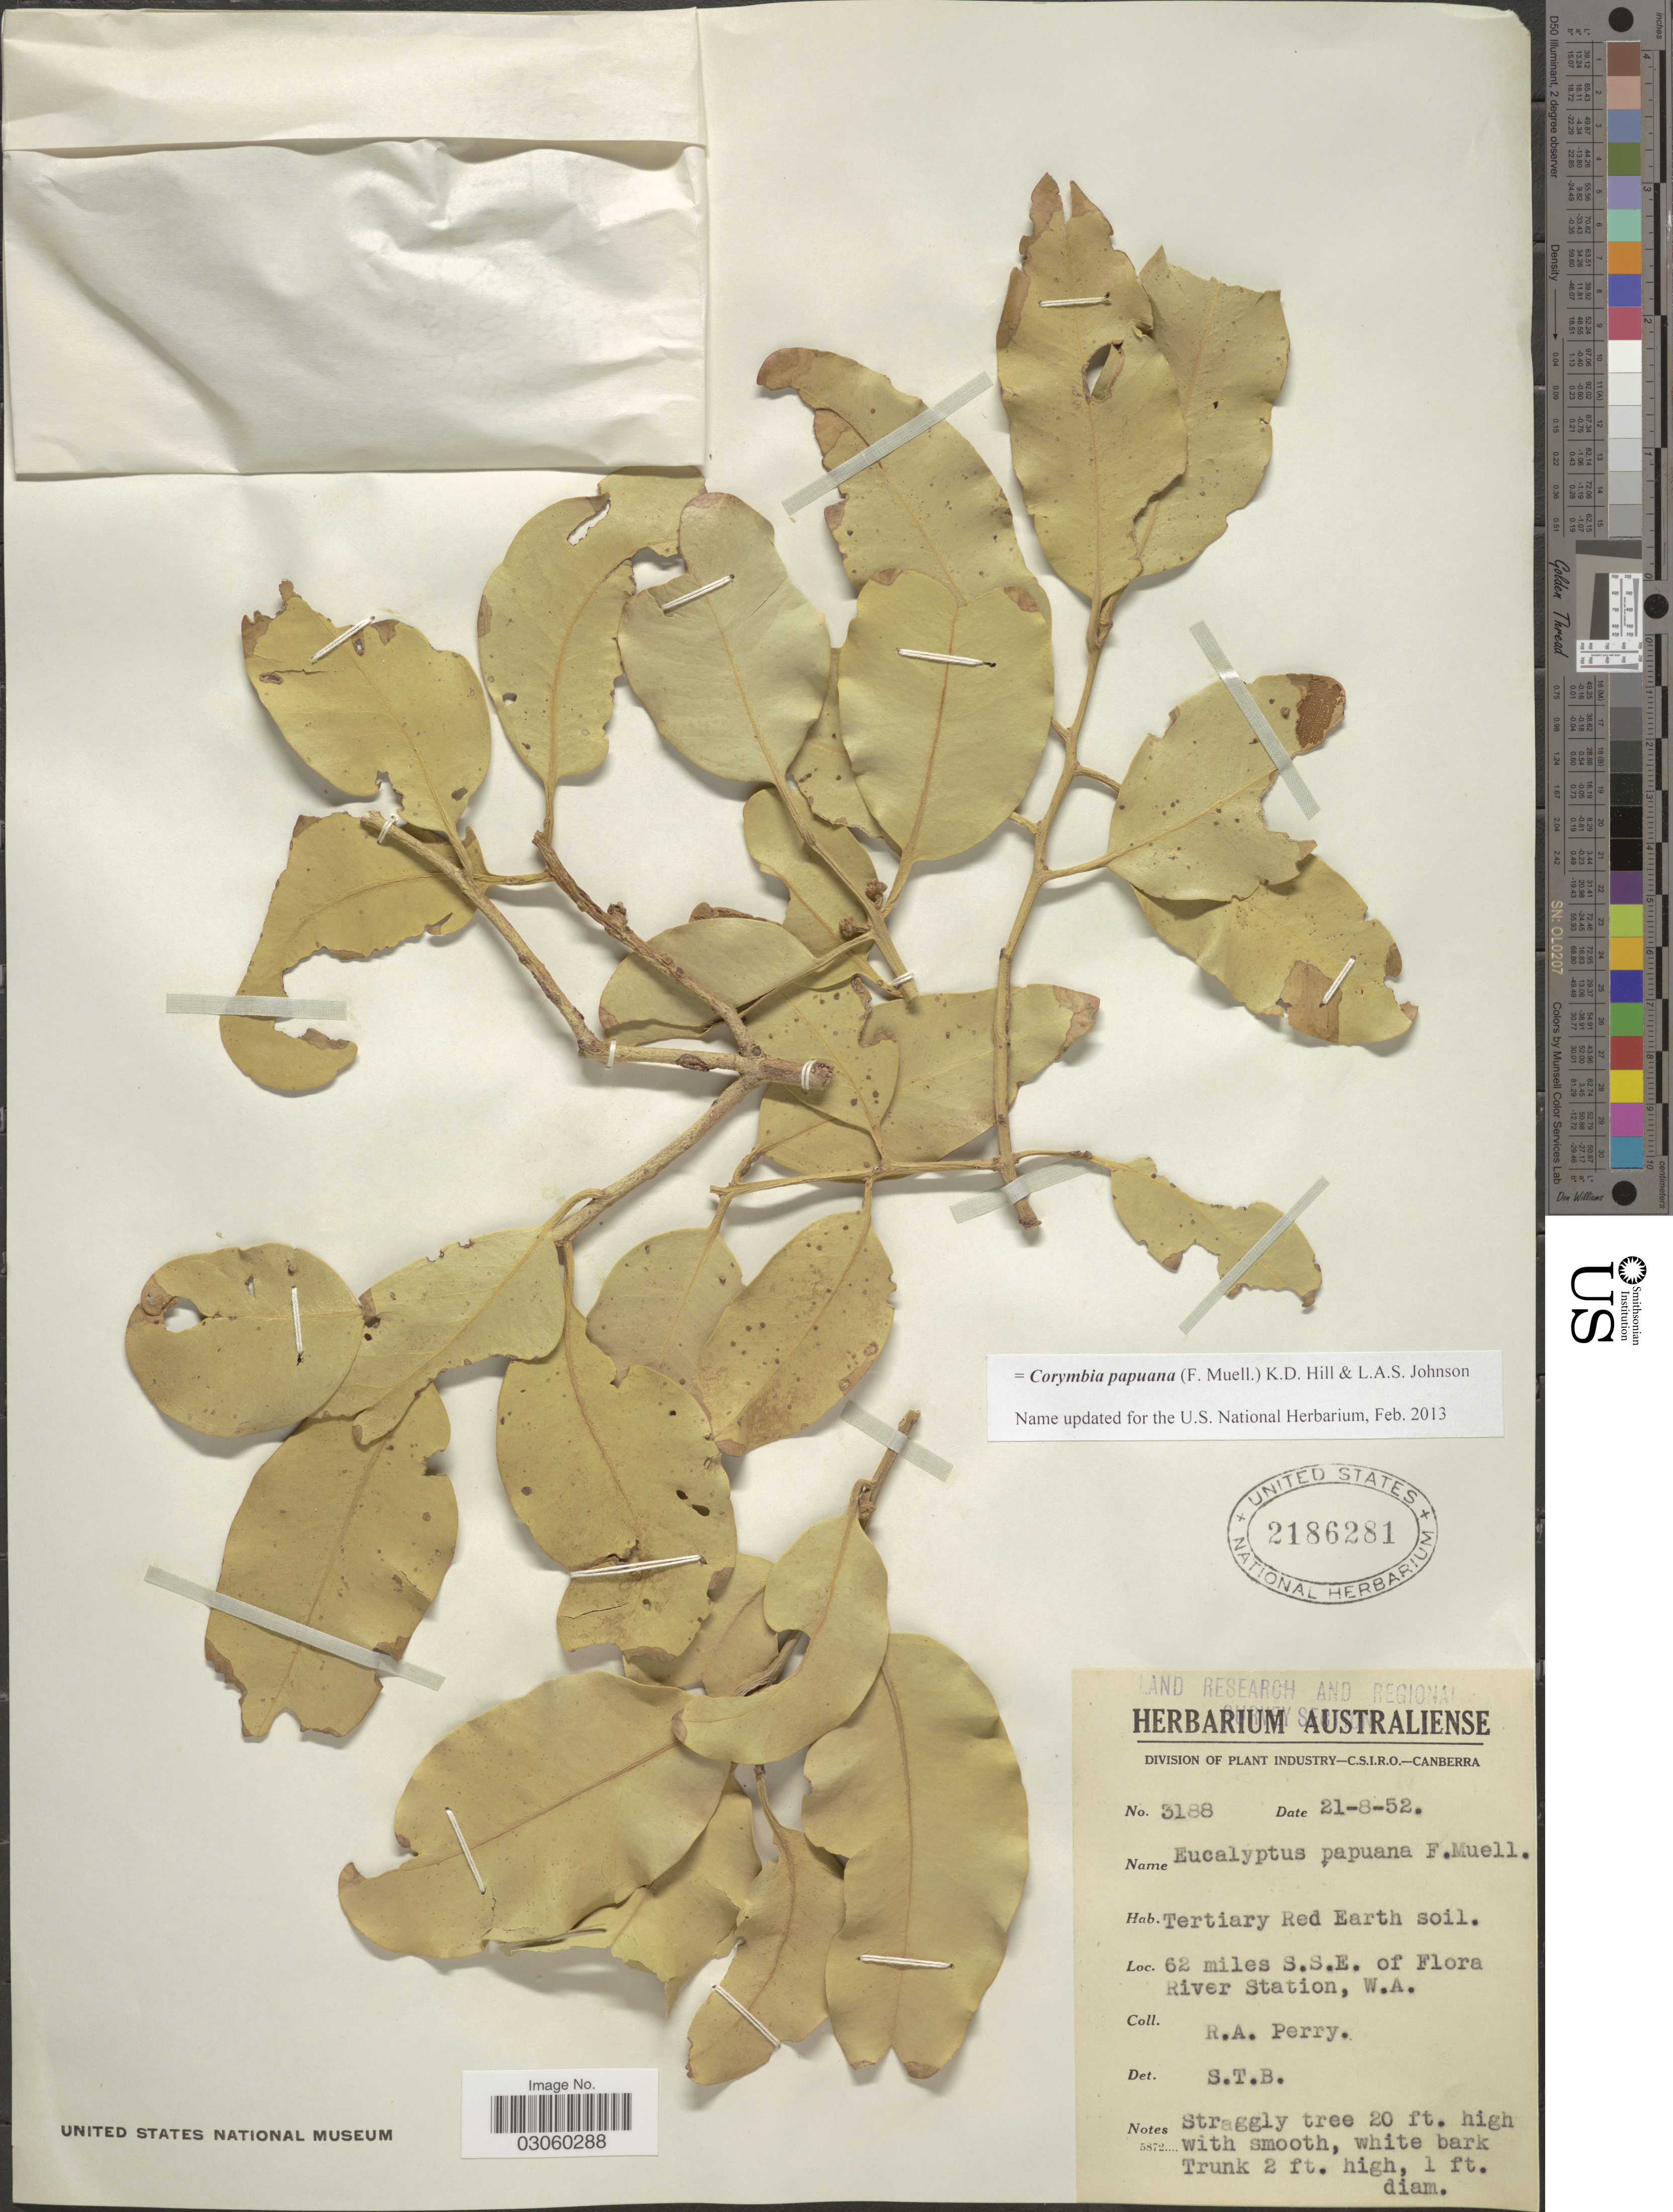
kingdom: Plantae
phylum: Tracheophyta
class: Magnoliopsida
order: Myrtales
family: Myrtaceae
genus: Corymbia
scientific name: Corymbia papuana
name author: (F. Muell.) K.D. Hill & L.A.S. Johnson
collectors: Perry, R. A.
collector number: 3188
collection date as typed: Transcribed d/m/y: 21/8/52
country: Australia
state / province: Western Australia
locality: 62 miles S.S.E. of Flora River Station, W.A.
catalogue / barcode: US 2186281